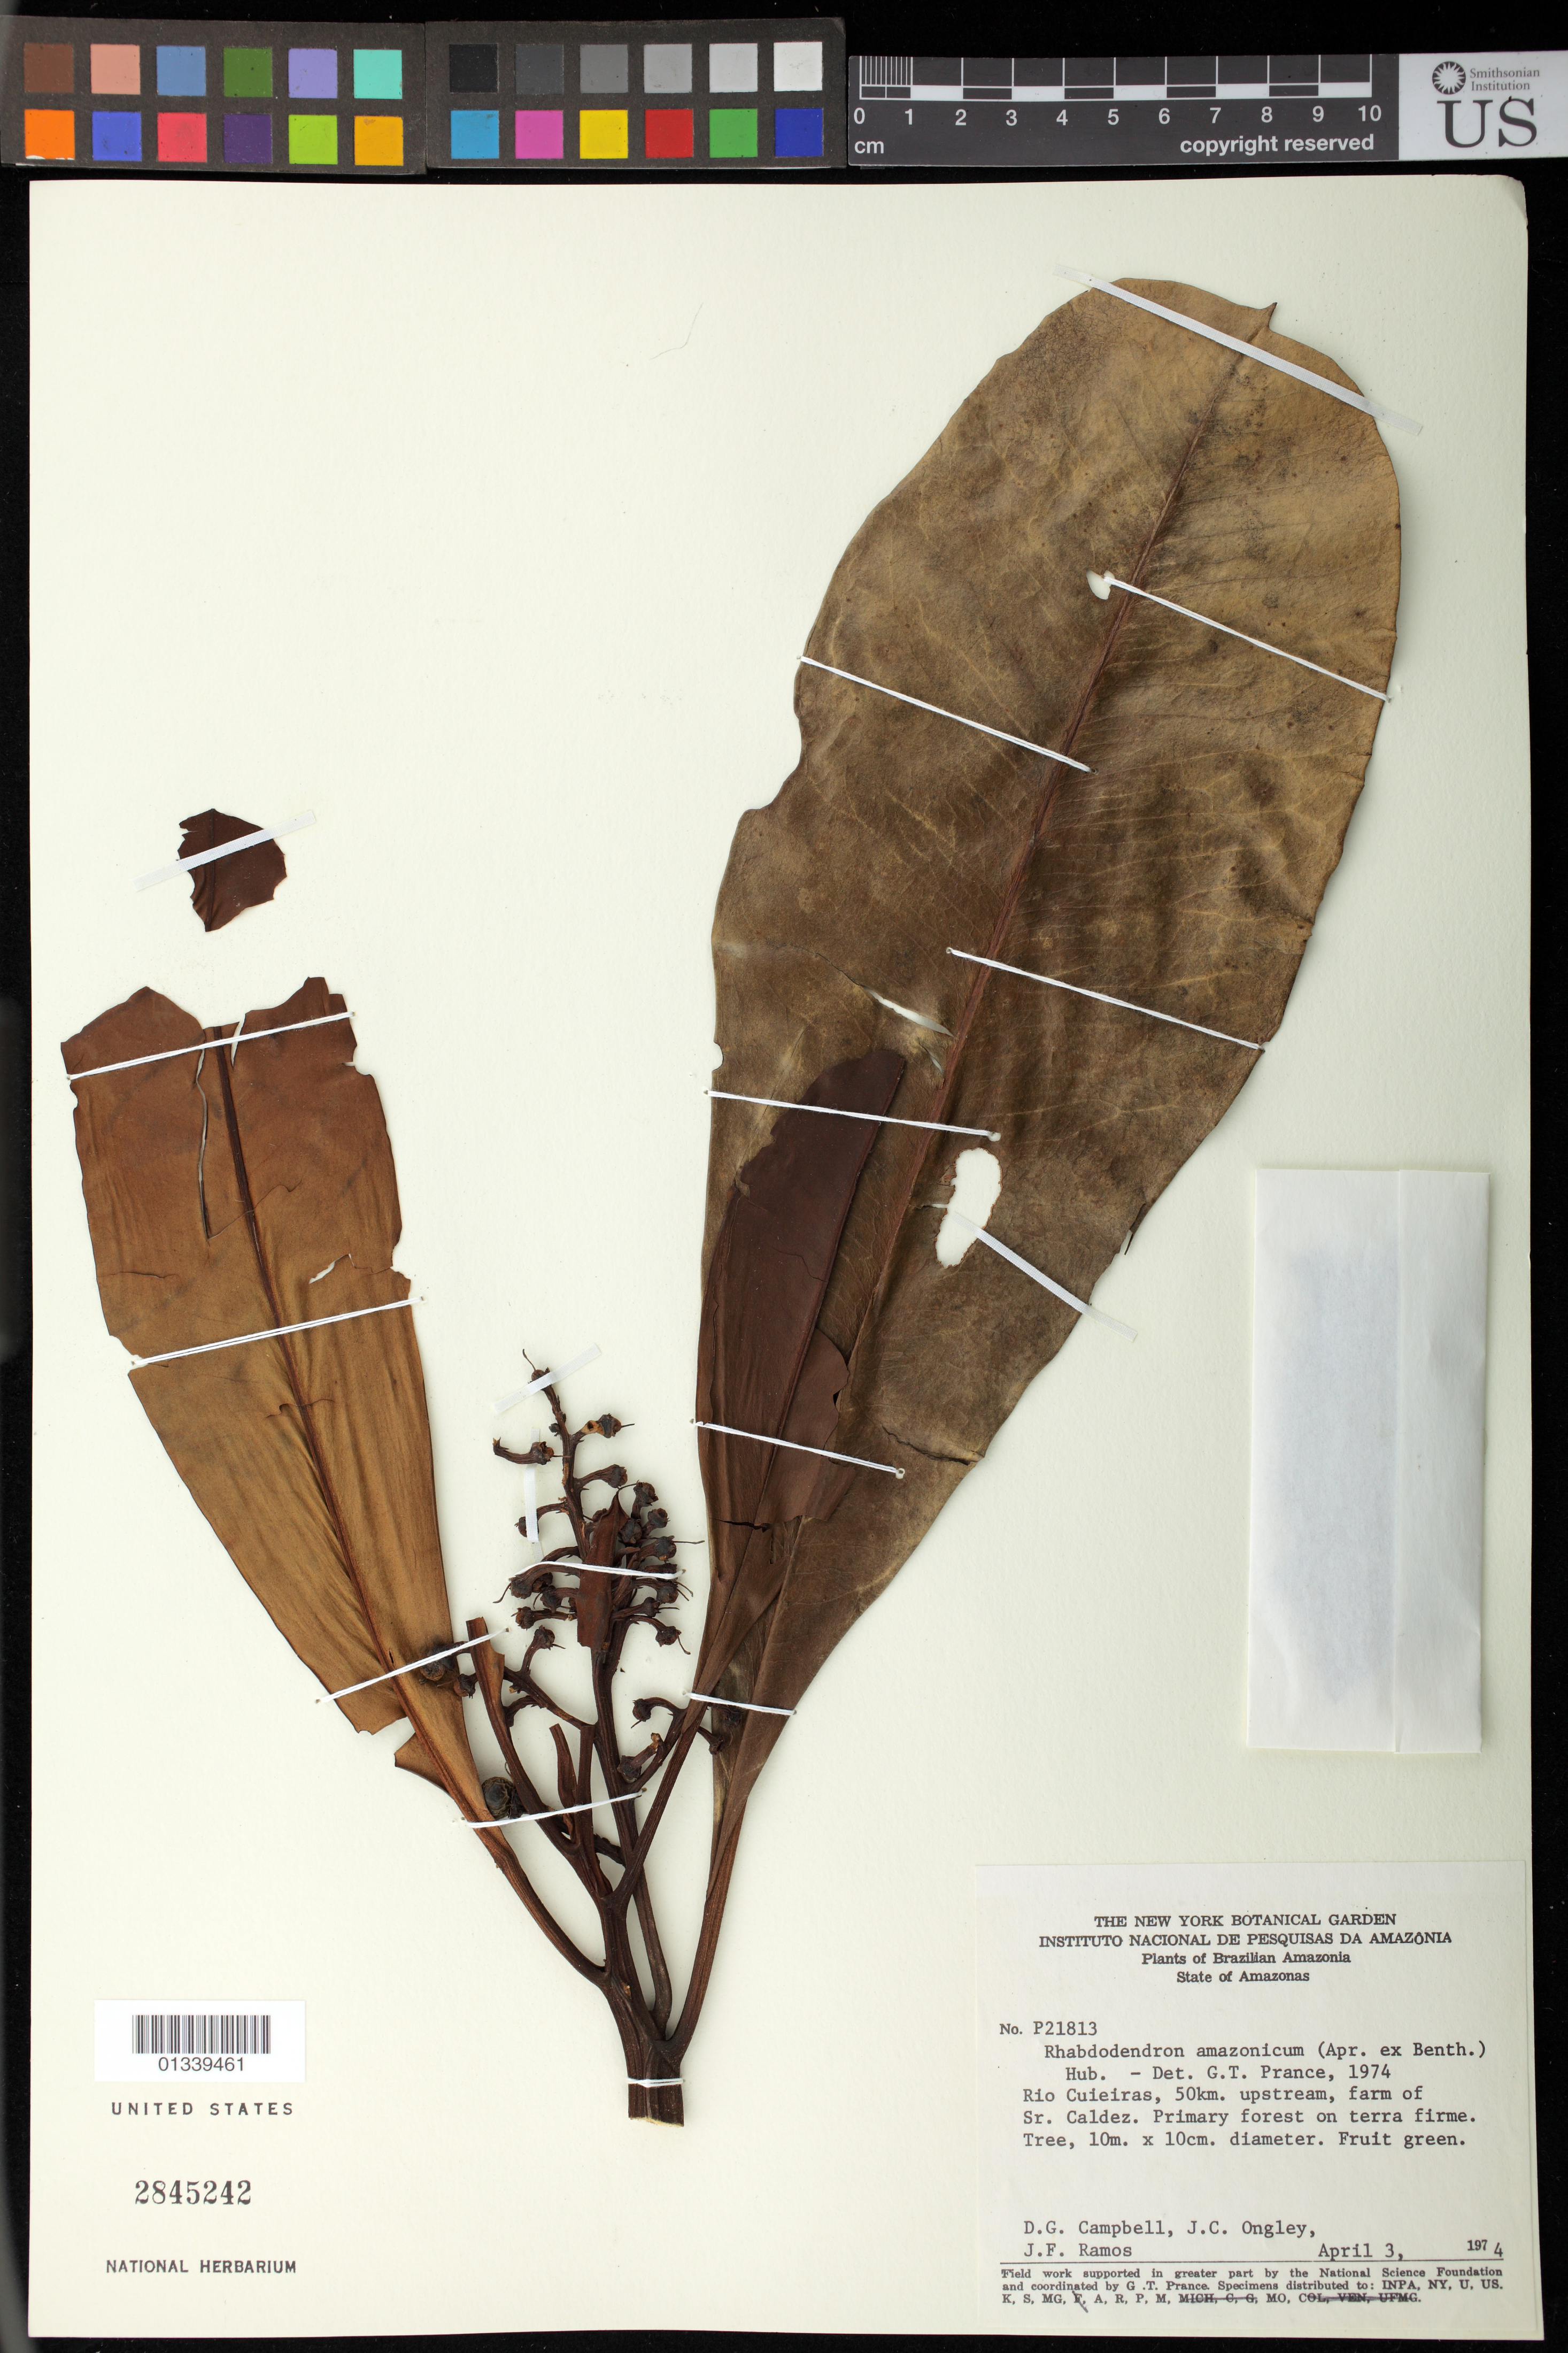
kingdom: Plantae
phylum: Tracheophyta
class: Magnoliopsida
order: Caryophyllales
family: Rhabdodendraceae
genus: Rhabdodendron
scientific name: Rhabdodendron amazonicum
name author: (Spruce ex Benth.) Huber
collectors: D. G. Campbell, J. C. Ongley & J. F. Ramos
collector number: P/21813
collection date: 1974-04-03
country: Brazil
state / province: Amazonas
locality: Rio Cuieiras, 50 mKm upstream, farm of Sr. Caldez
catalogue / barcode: US 2845242